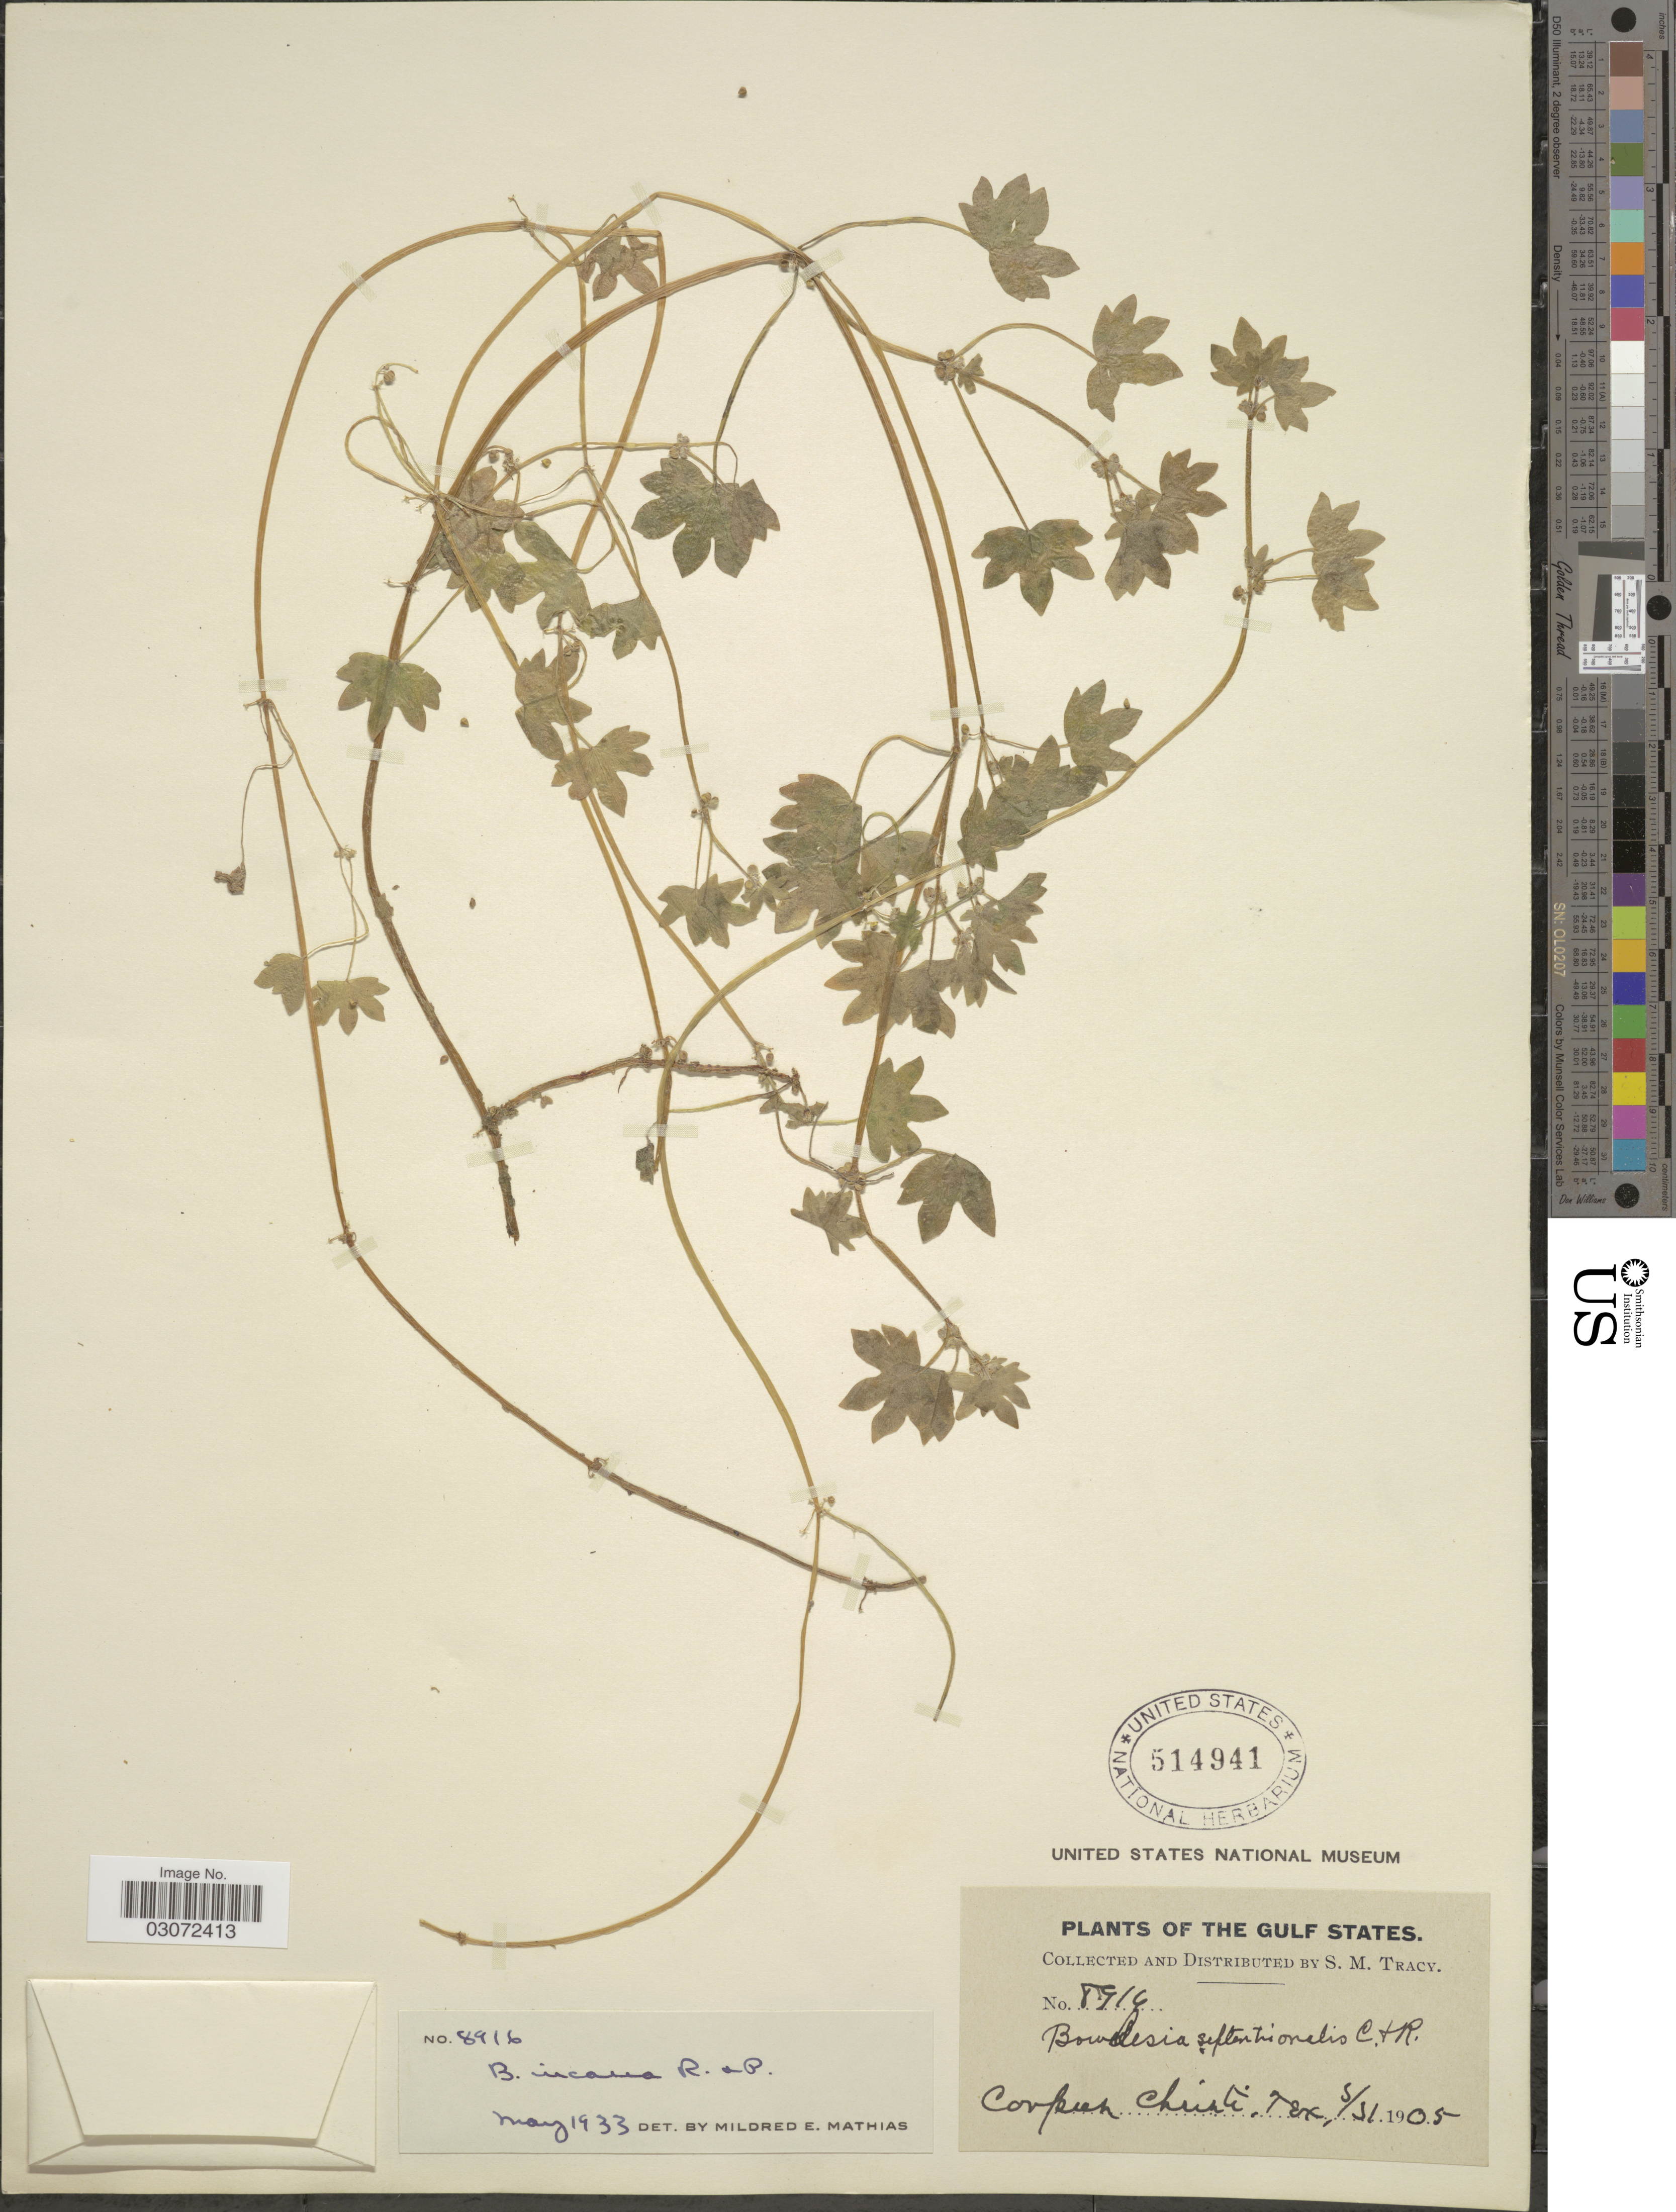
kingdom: Plantae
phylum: Tracheophyta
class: Magnoliopsida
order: Apiales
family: Apiaceae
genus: Bowlesia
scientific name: Bowlesia incana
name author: Ruiz & Pav.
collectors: S. M. Tracy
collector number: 8914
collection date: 1905-05-31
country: United States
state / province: Texas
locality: The Gulf States. Corpus Christi.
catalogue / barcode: US 514941